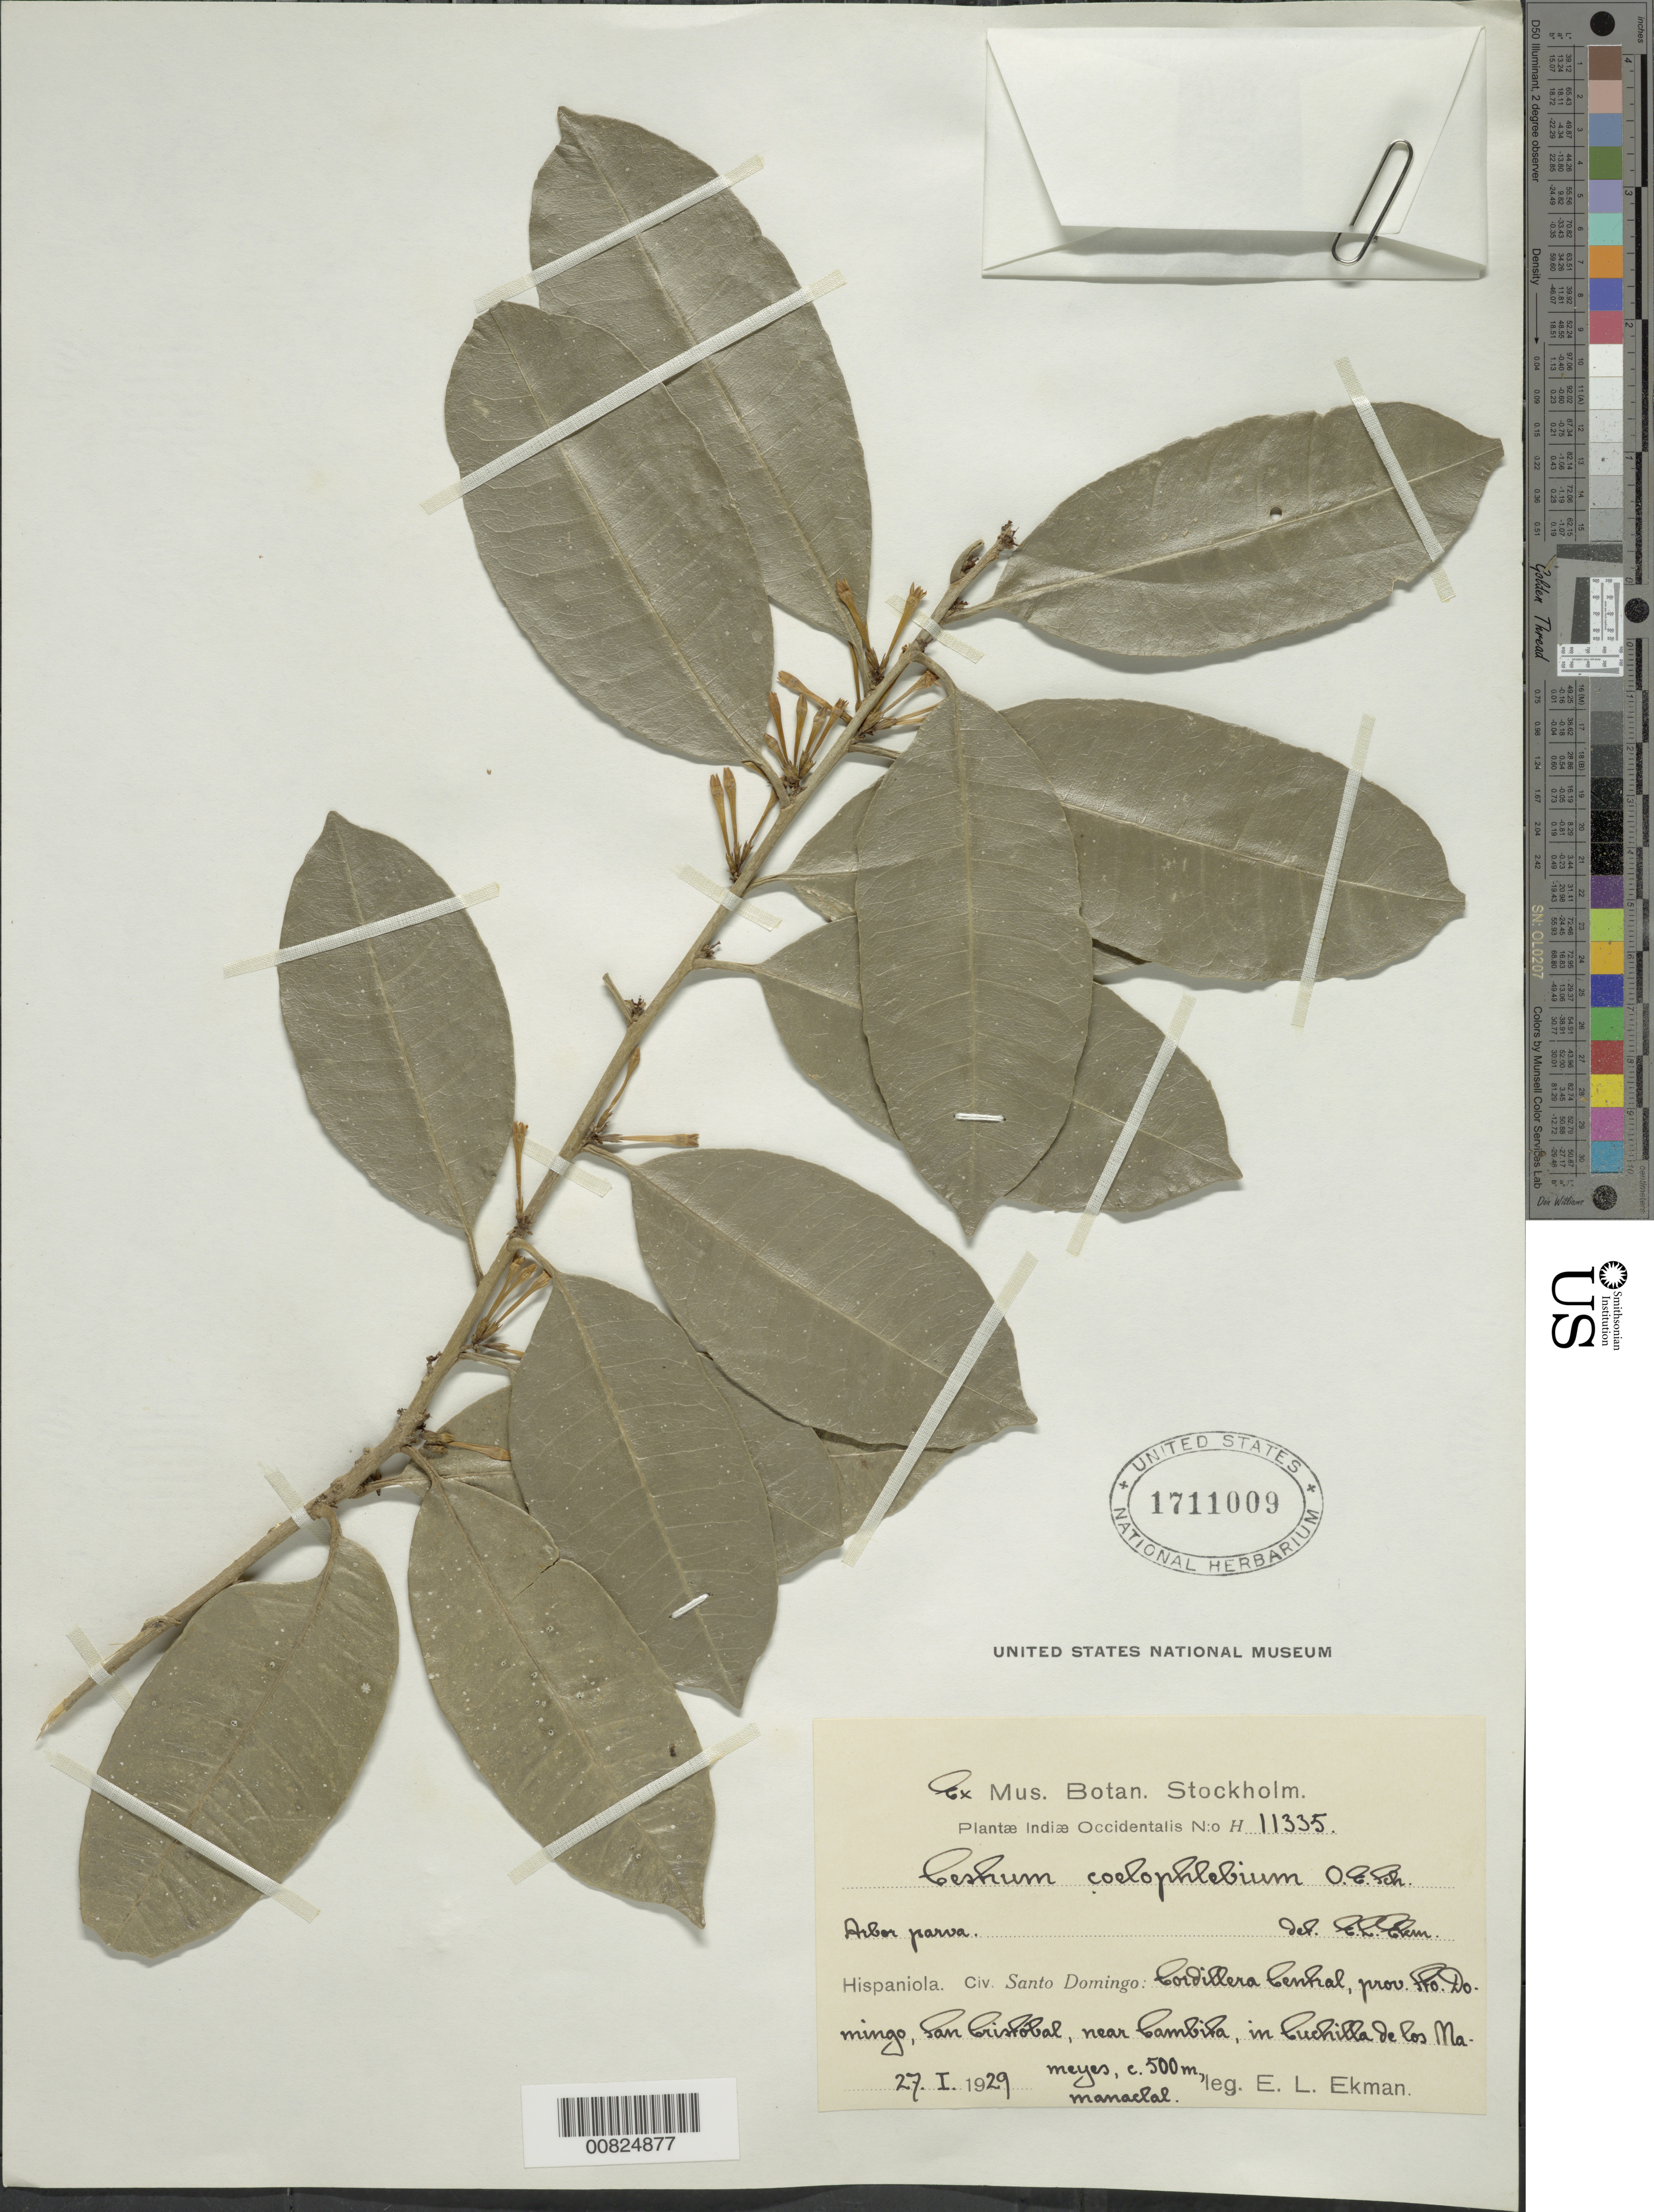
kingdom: Plantae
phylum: Tracheophyta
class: Magnoliopsida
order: Solanales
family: Solanaceae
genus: Cestrum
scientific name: Cestrum coelophlebium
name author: O.E. Schulz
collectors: E. L. Ekman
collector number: H 11335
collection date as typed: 27 Jan 1929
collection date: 1929-01-27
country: Dominican Republic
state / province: Distrito Nacional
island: Hispaniola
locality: Cordillera Central, San Cristobal, near Cambita, in Cuchilla de los Mameyes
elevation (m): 500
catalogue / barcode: US 1711009